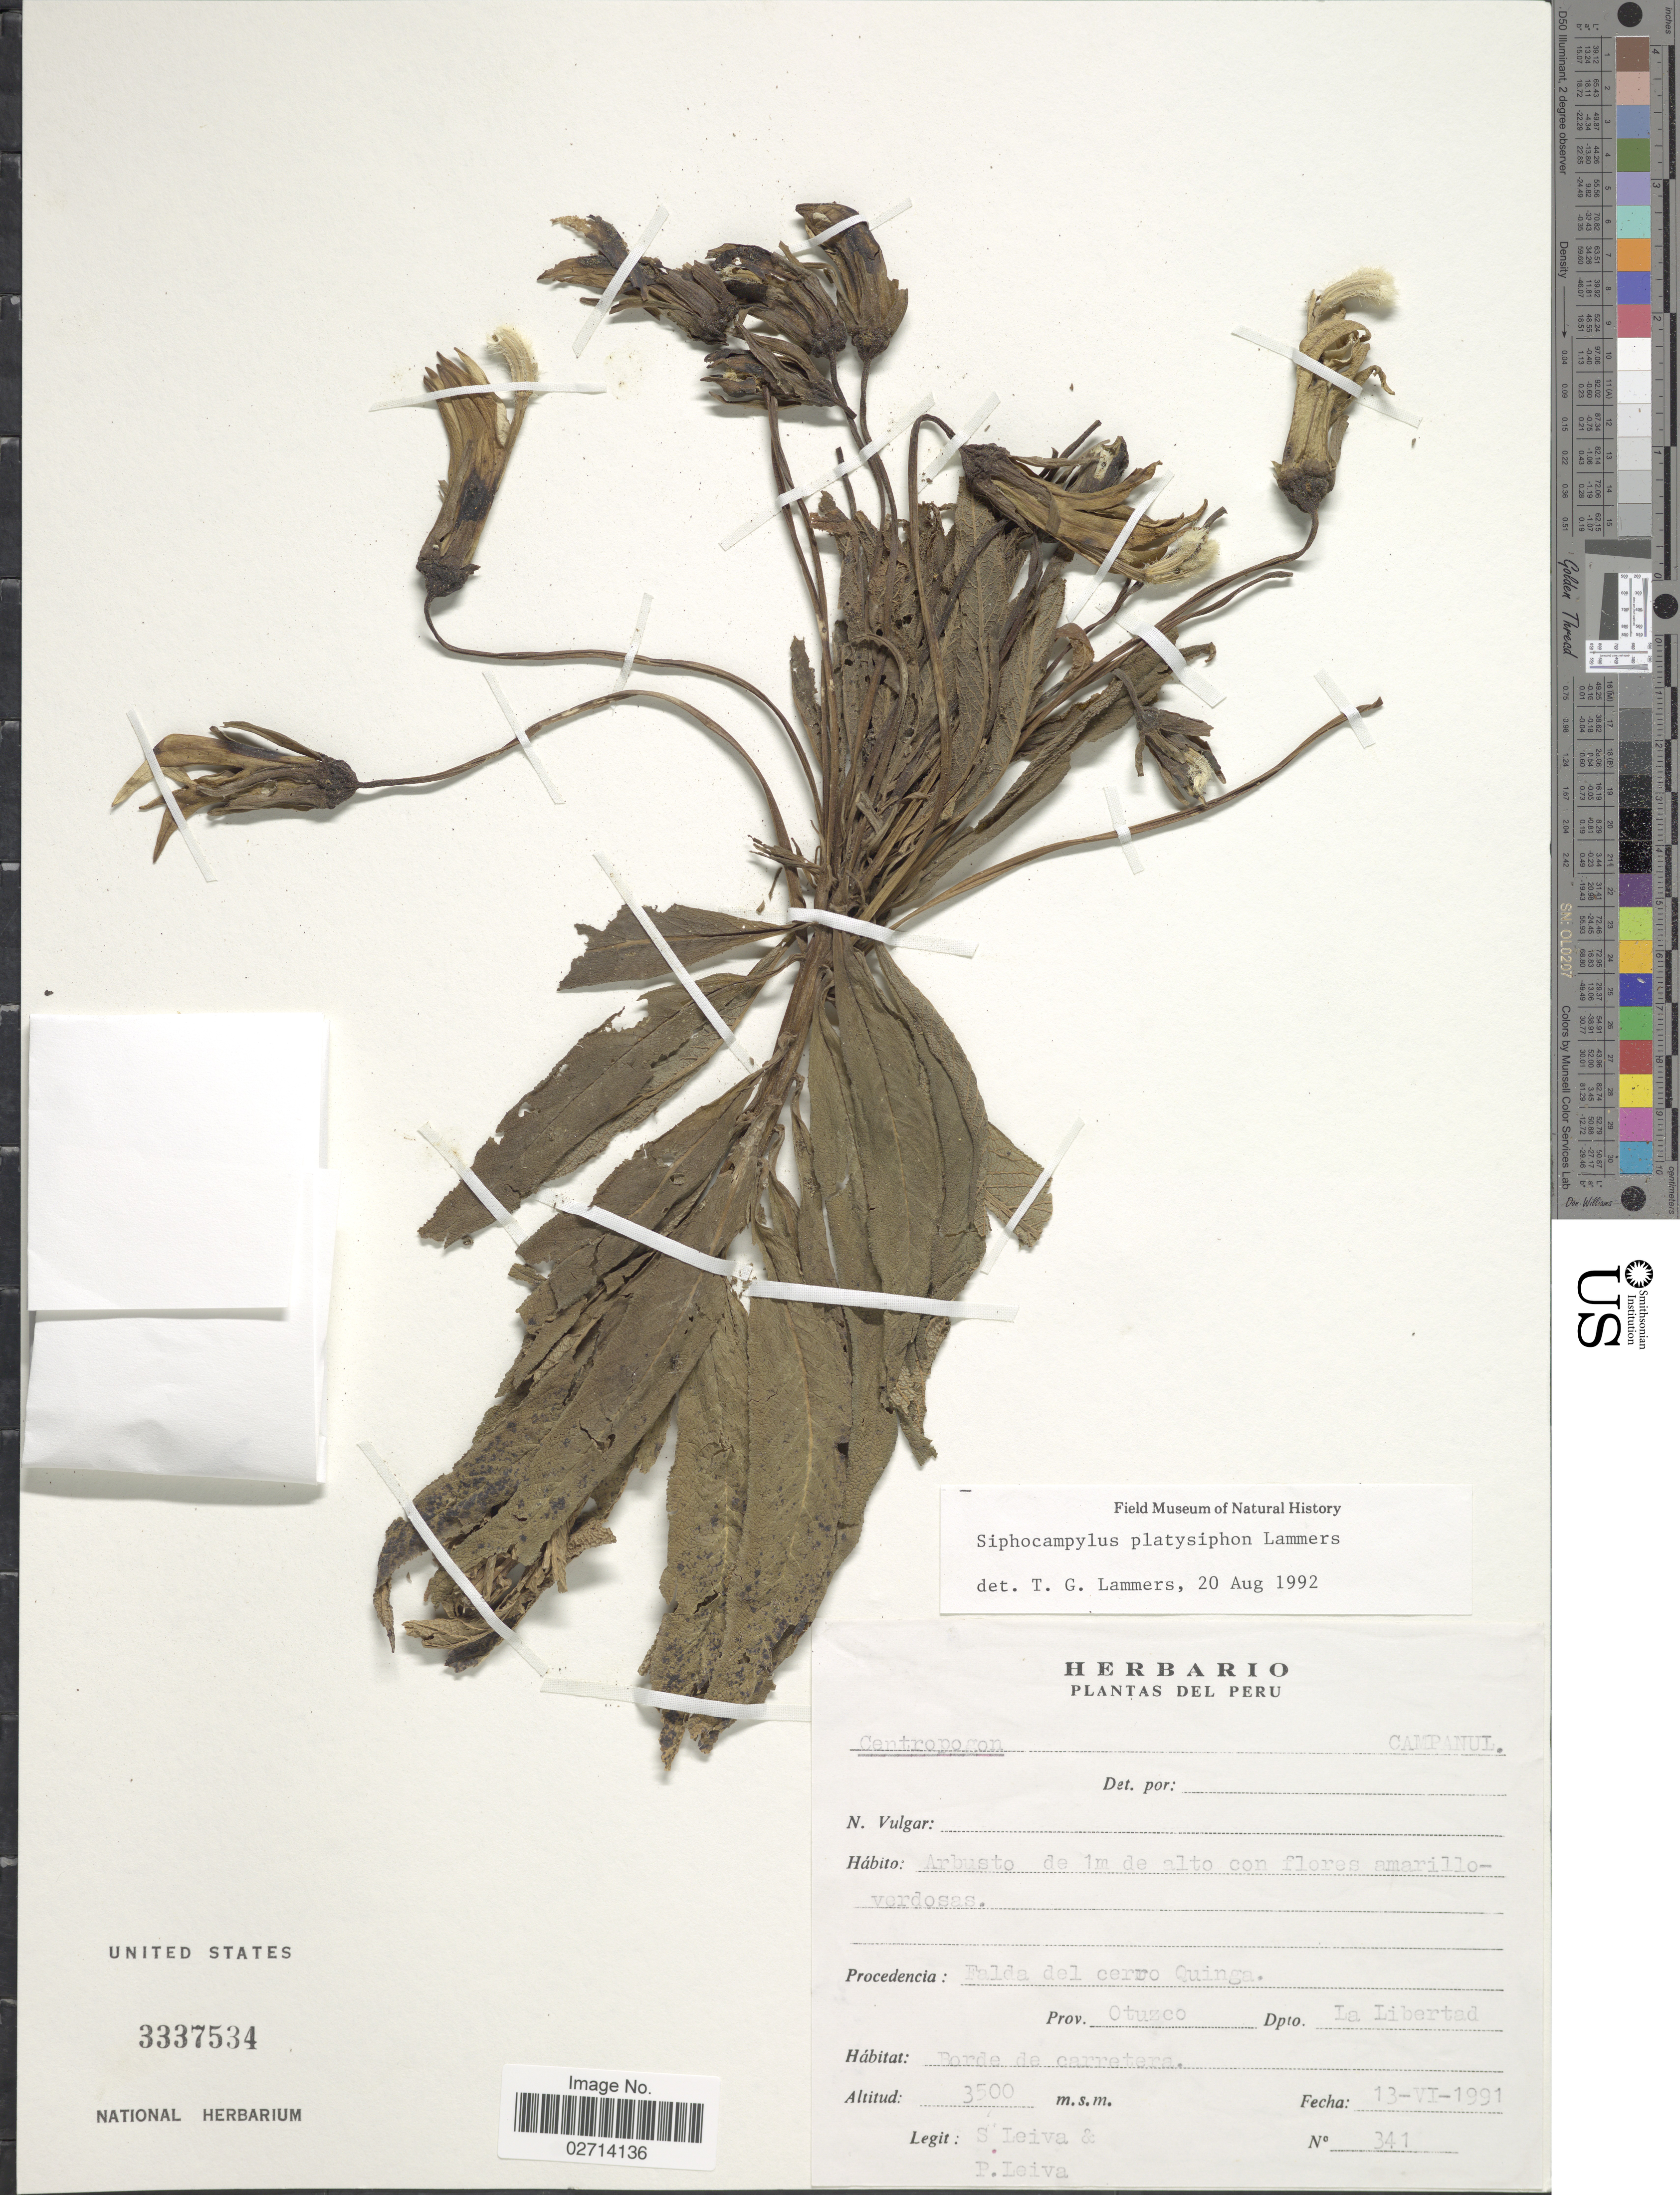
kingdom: Plantae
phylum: Tracheophyta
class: Magnoliopsida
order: Asterales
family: Campanulaceae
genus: Siphocampylus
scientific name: Siphocampylus platysiphon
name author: Lammers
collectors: S. Leiva & P. Leiva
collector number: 341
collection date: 1991-06-13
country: Peru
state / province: La Libertad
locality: Falda del cerro Quinga, Prov.: Otuzco, Borde de carretera.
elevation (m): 3500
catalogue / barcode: US 3337534